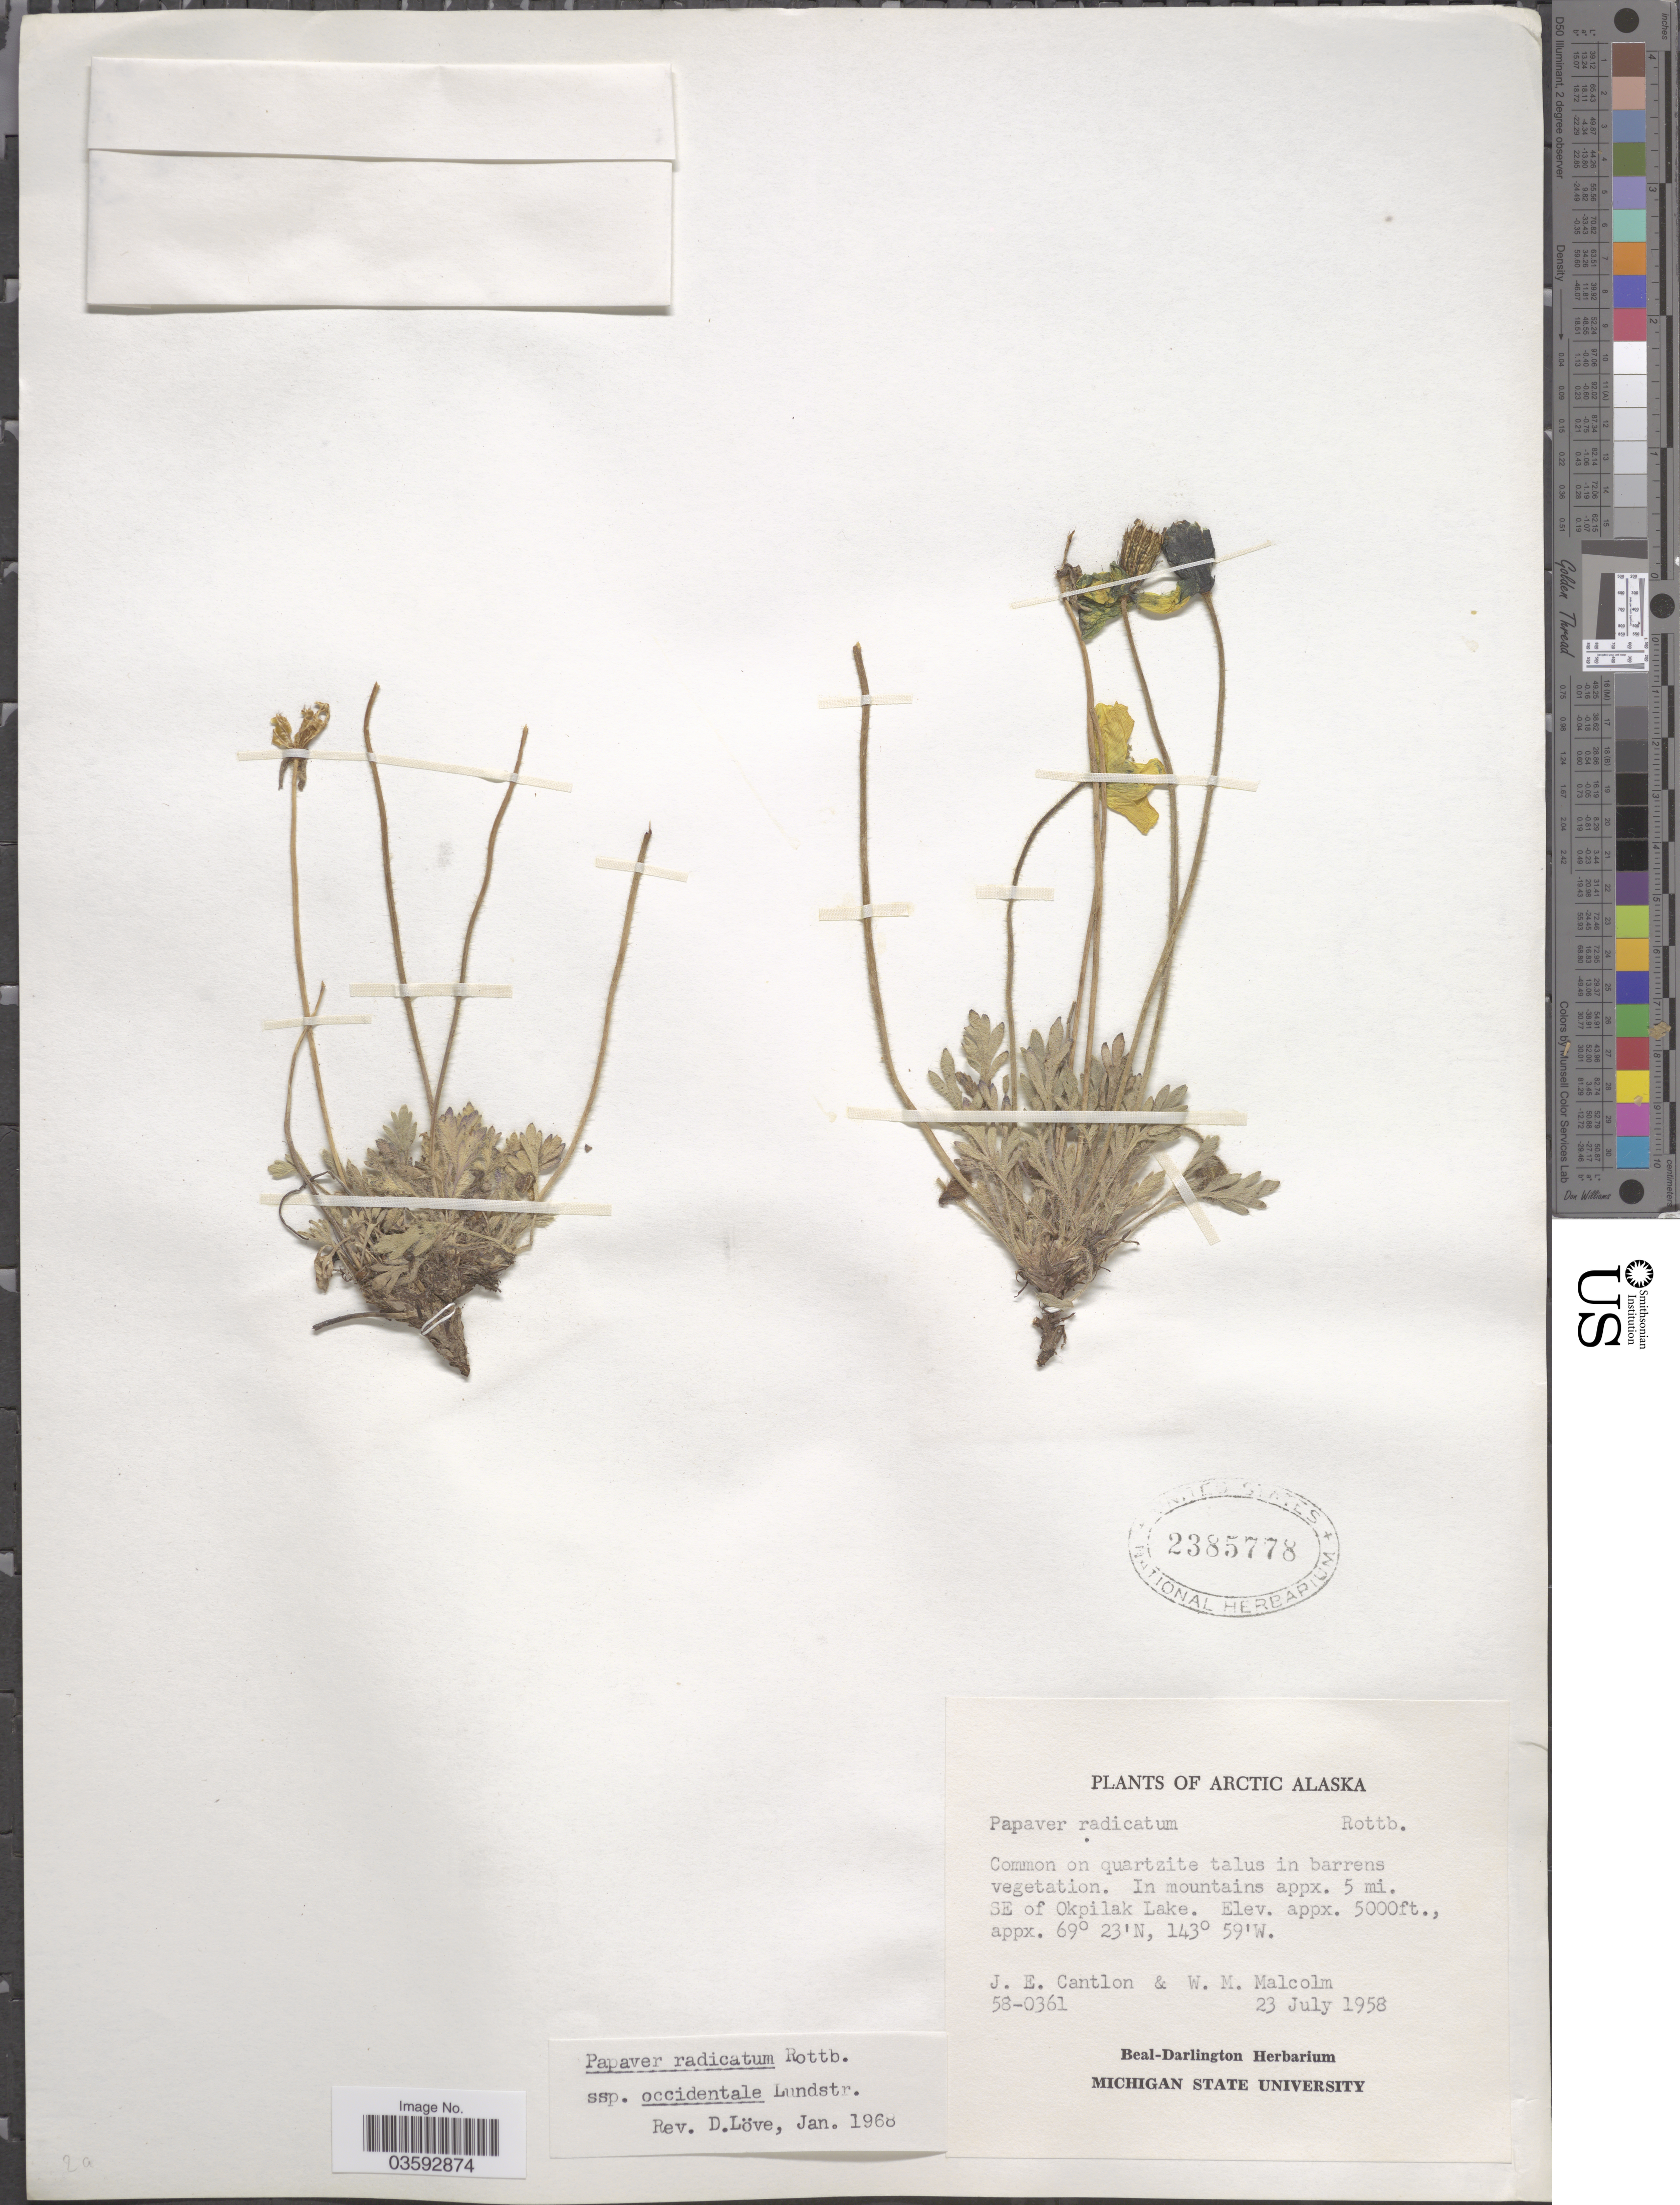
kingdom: Plantae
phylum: Tracheophyta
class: Magnoliopsida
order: Ranunculales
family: Papaveraceae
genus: Papaver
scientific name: Papaver radicatum subsp. occidentale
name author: Lundstr.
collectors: J. Cantlon & W. Malcolm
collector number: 58-0361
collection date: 1958-07-23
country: United States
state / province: Alaska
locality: Arctic Alaska. In mountains appx. 5 mi. SE of Okpilak Lake.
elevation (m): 1524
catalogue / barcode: US 2385778